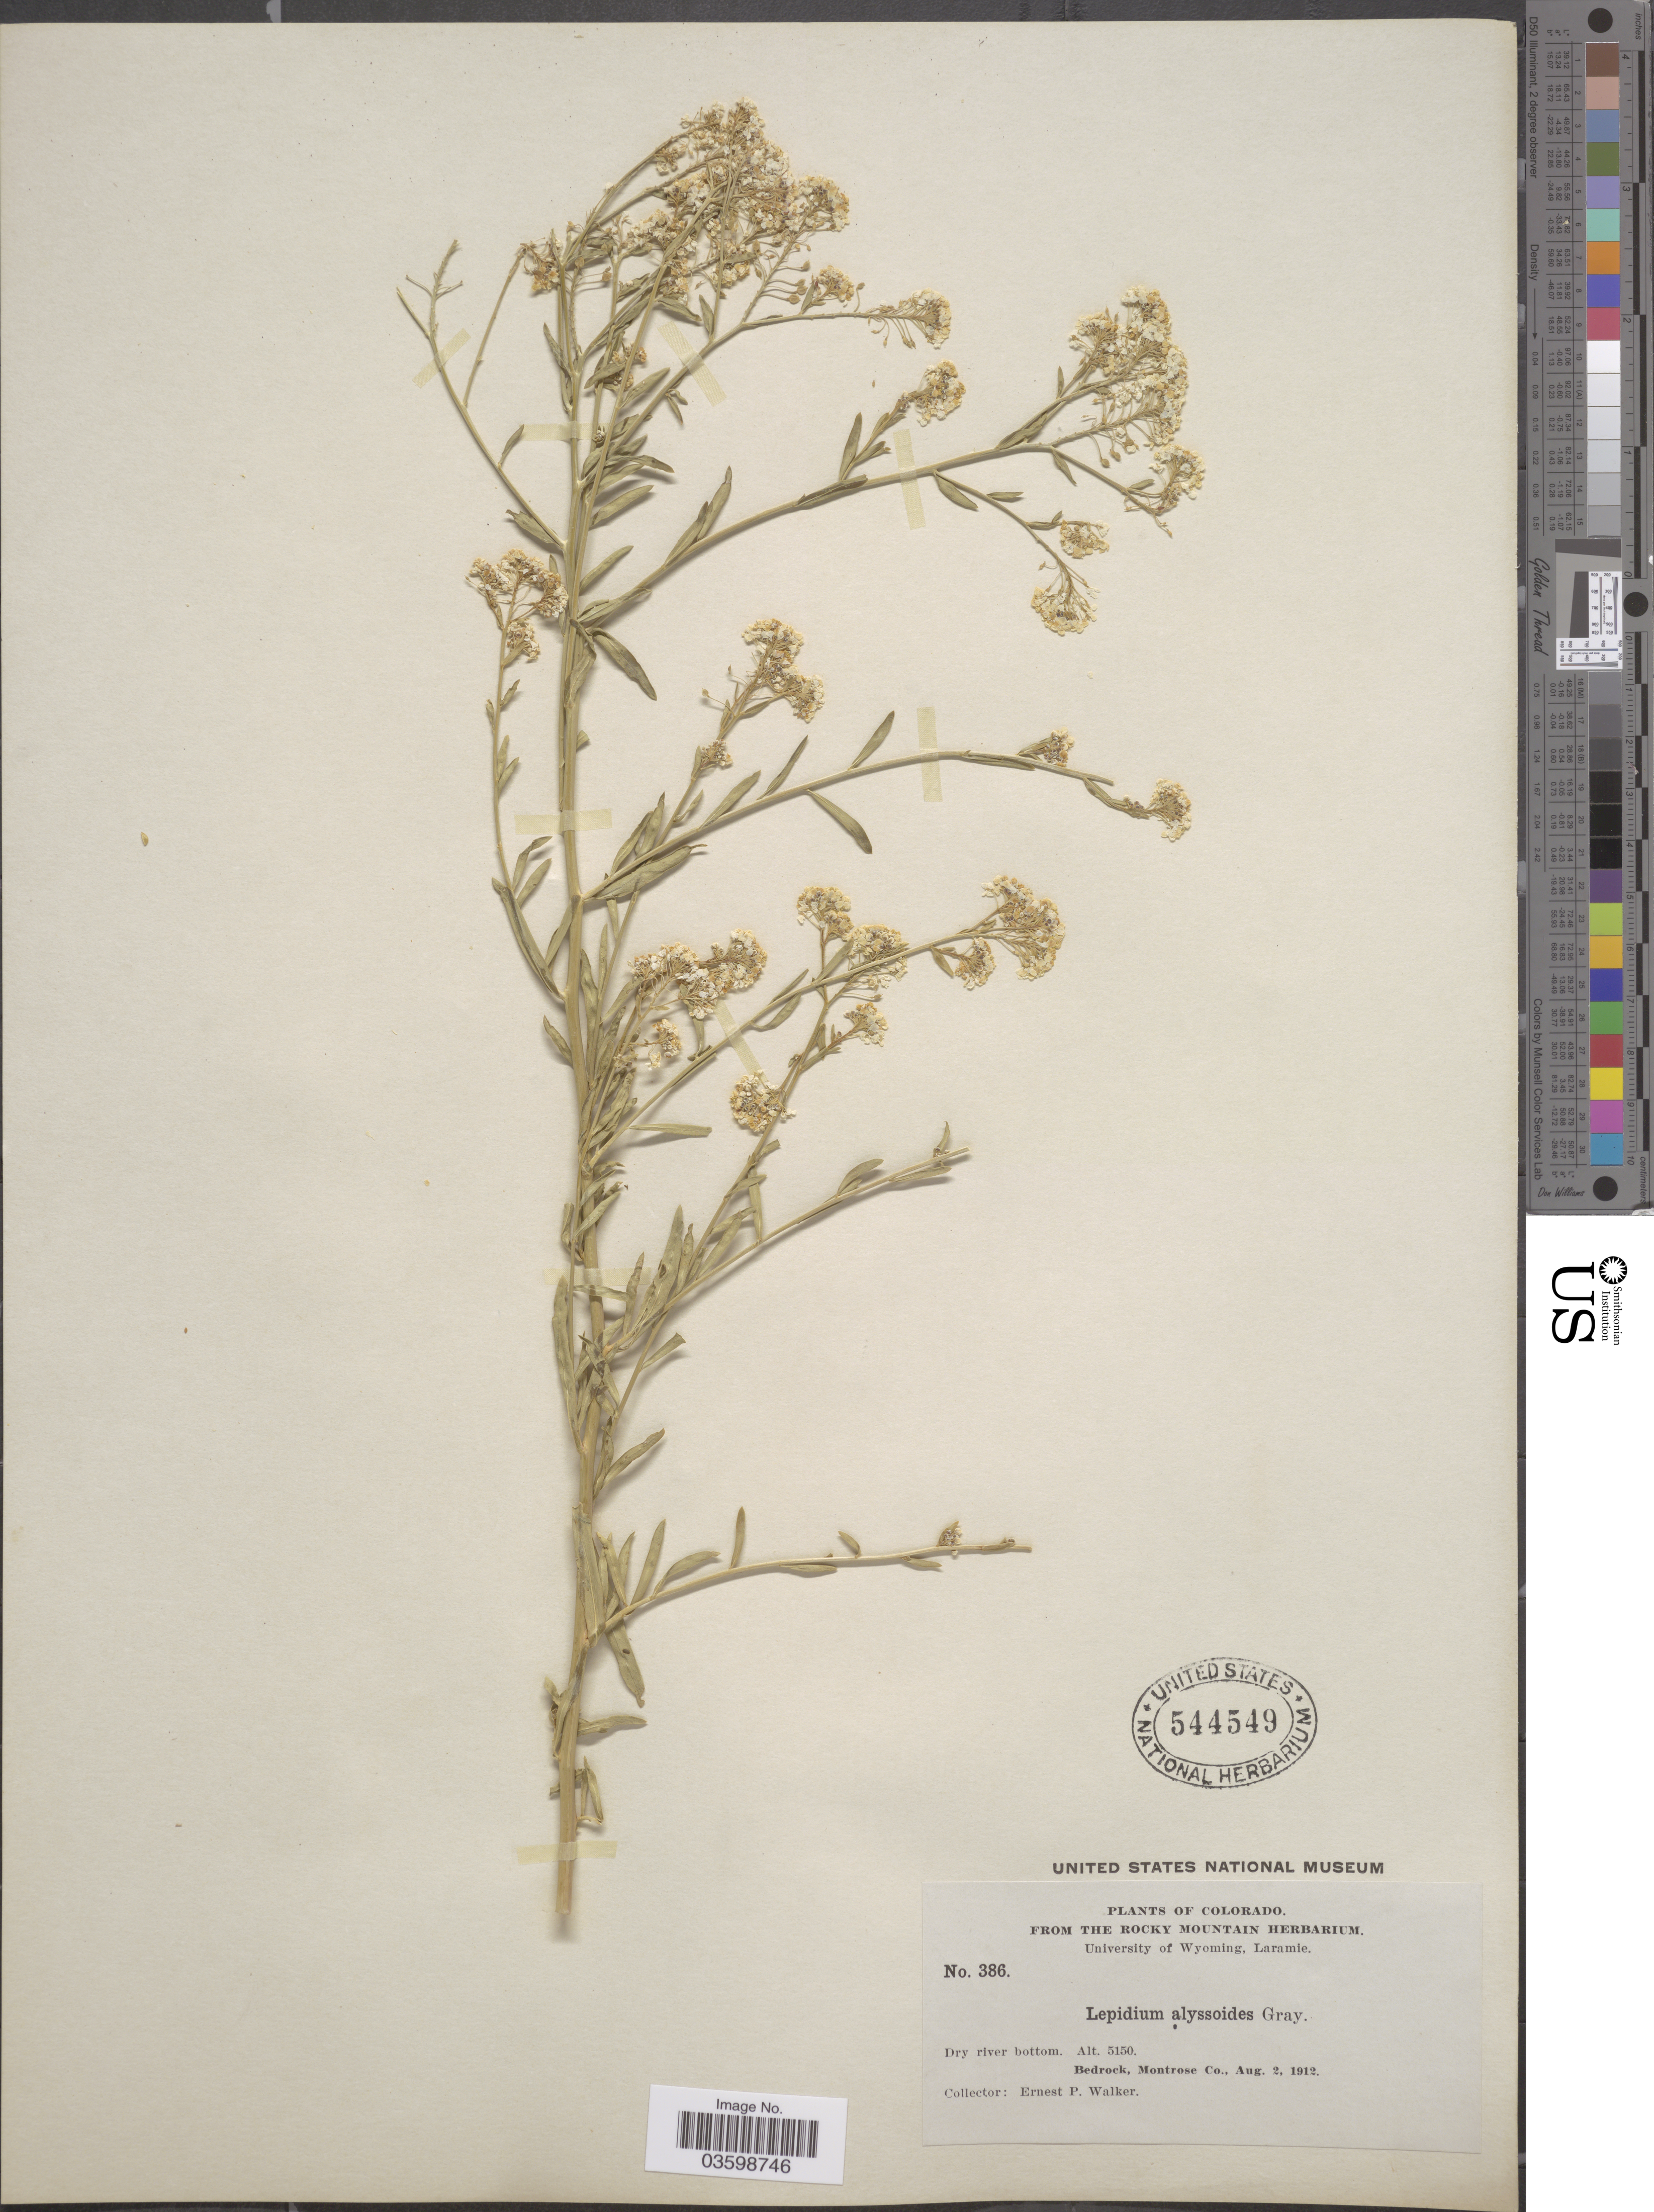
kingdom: Plantae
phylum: Tracheophyta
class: Magnoliopsida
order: Brassicales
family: Brassicaceae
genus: Lepidium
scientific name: Lepidium montanum var. alyssoides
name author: (A. Gray) M.E. Jones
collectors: E. P. Walker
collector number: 386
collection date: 1912-08-02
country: United States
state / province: Colorado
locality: Dry river bottom. Bedrock, Montrose Co.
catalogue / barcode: US 544549